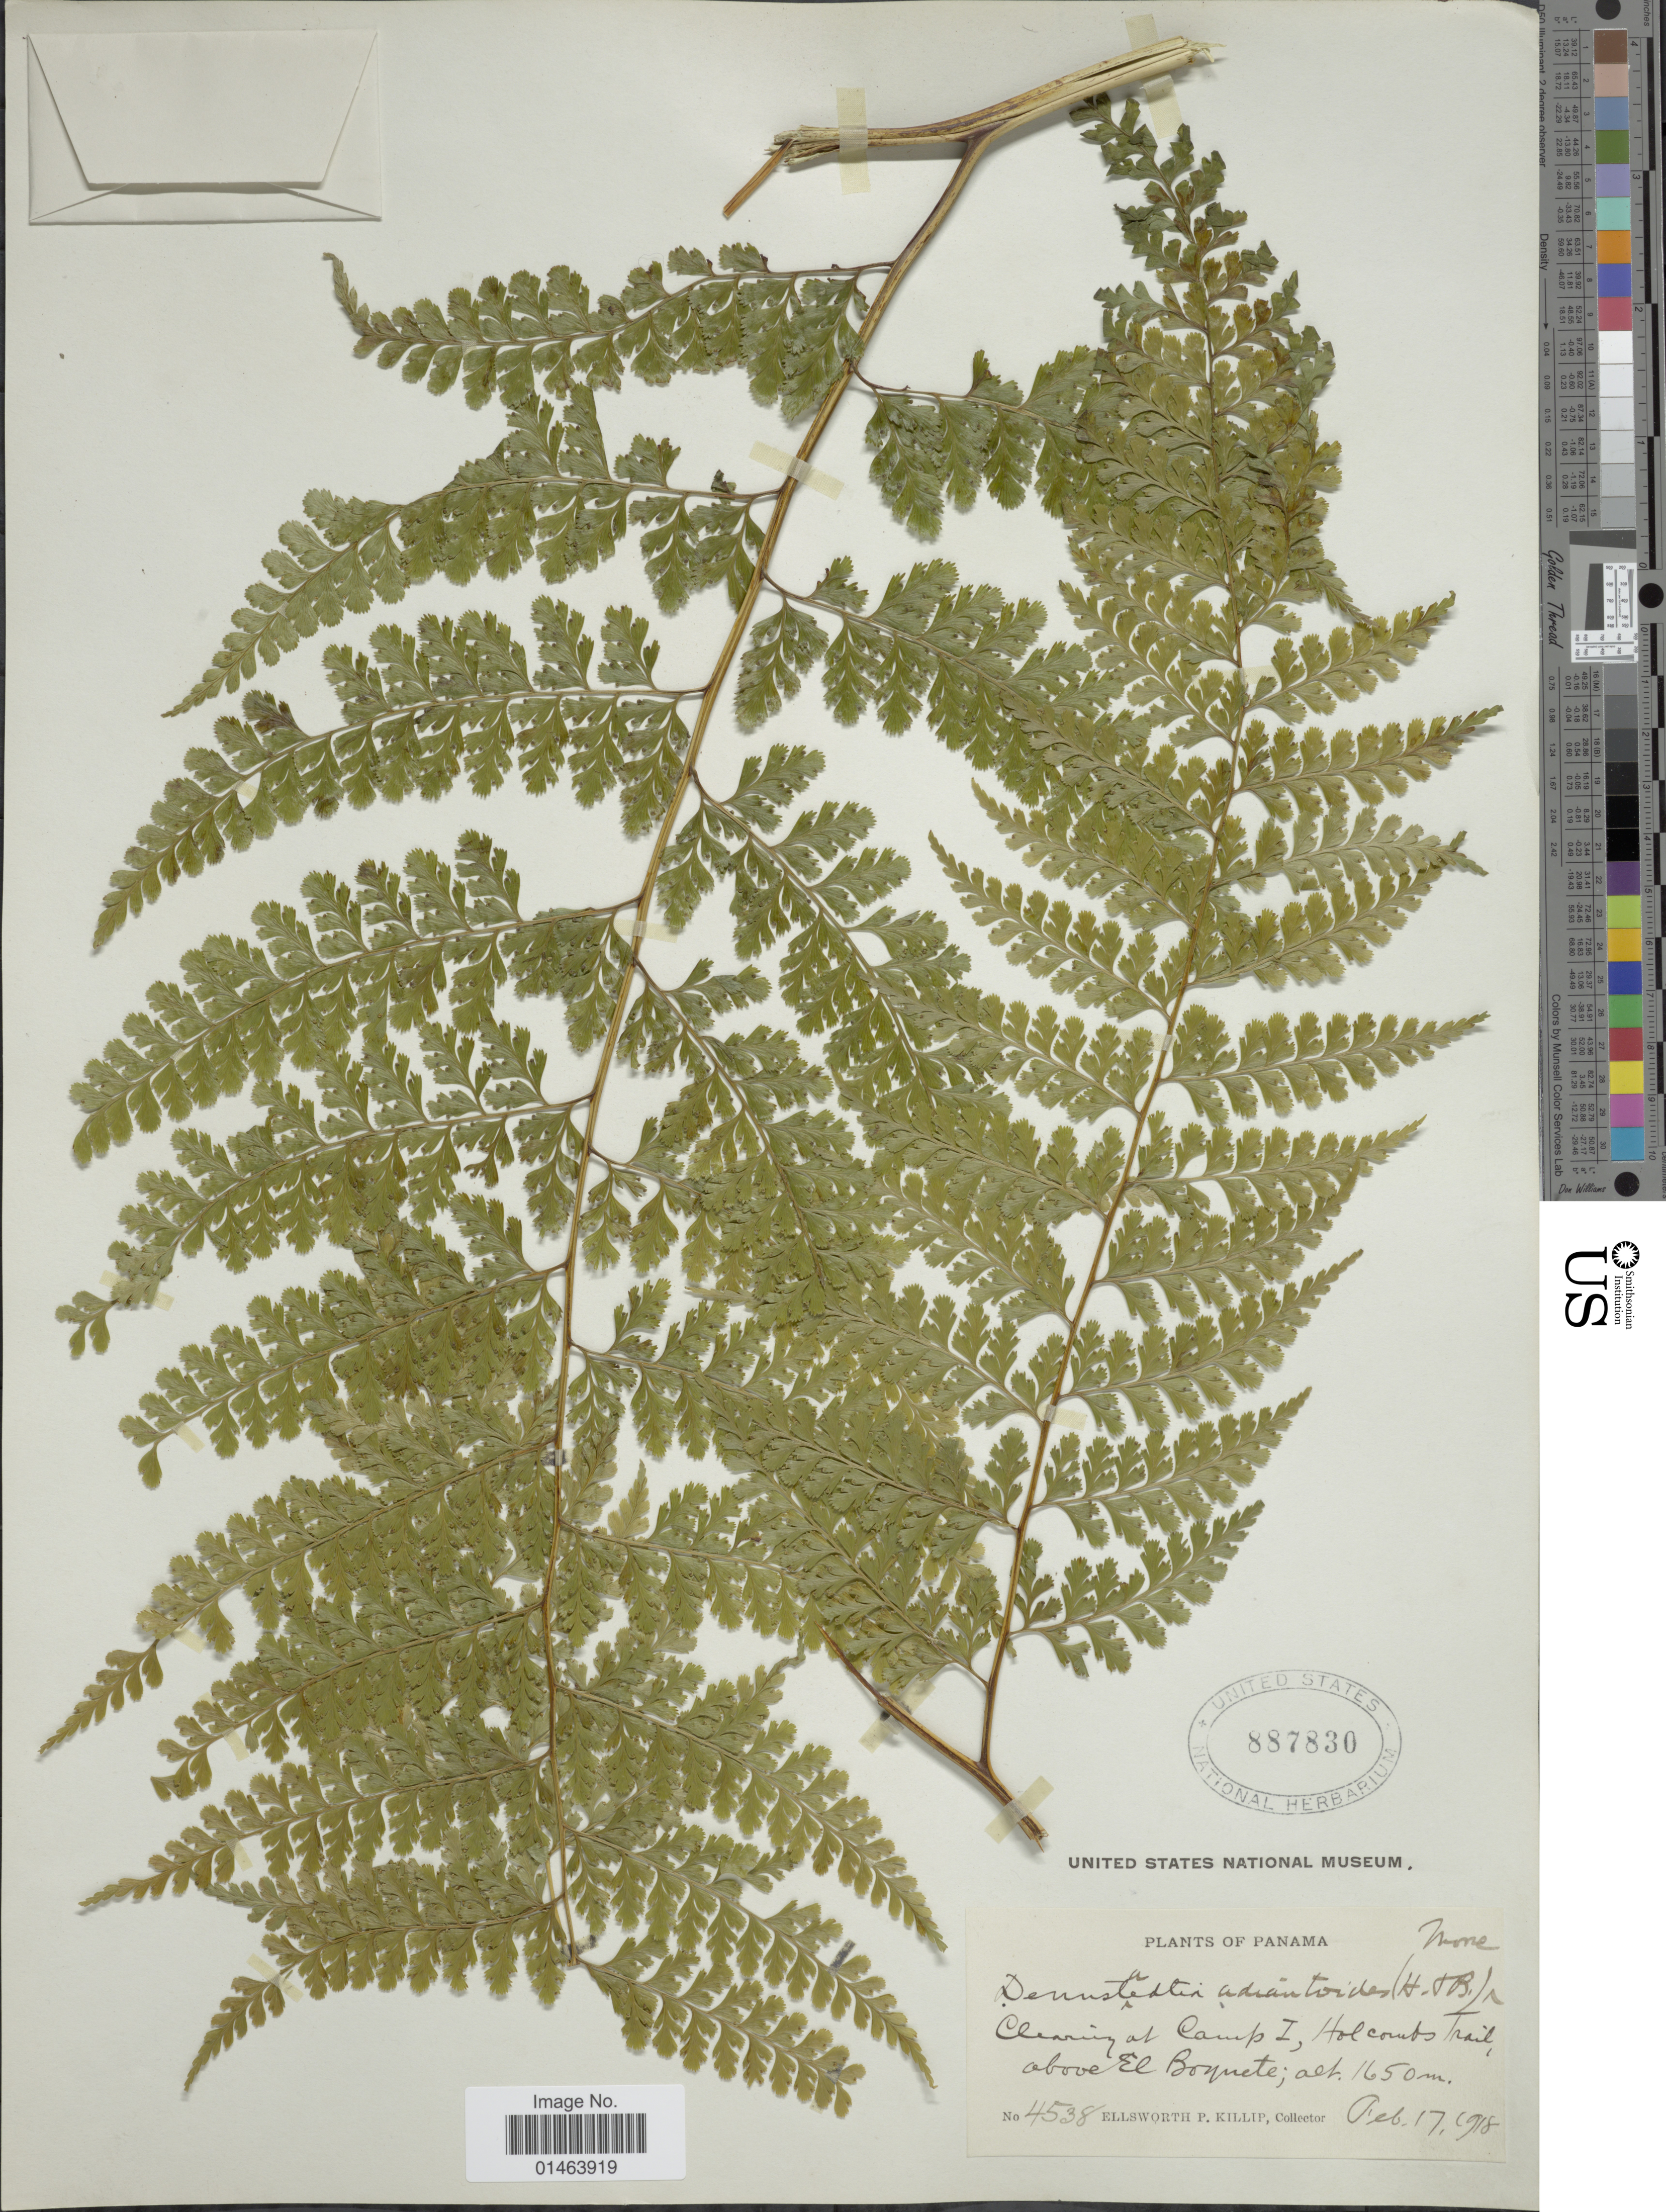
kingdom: Plantae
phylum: Tracheophyta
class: Polypodiopsida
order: Polypodiales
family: Dennstaedtiaceae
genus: Dennstaedtia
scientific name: Dennstaedtia bipinnata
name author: (Cav.) Maxon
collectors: E. P. Killip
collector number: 4538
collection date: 1918-02-17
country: Panama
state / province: Chiriqui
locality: Panama, clearing at Camp 1. Holcombs Trail, above El Boquete.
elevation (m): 1650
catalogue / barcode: US 887830